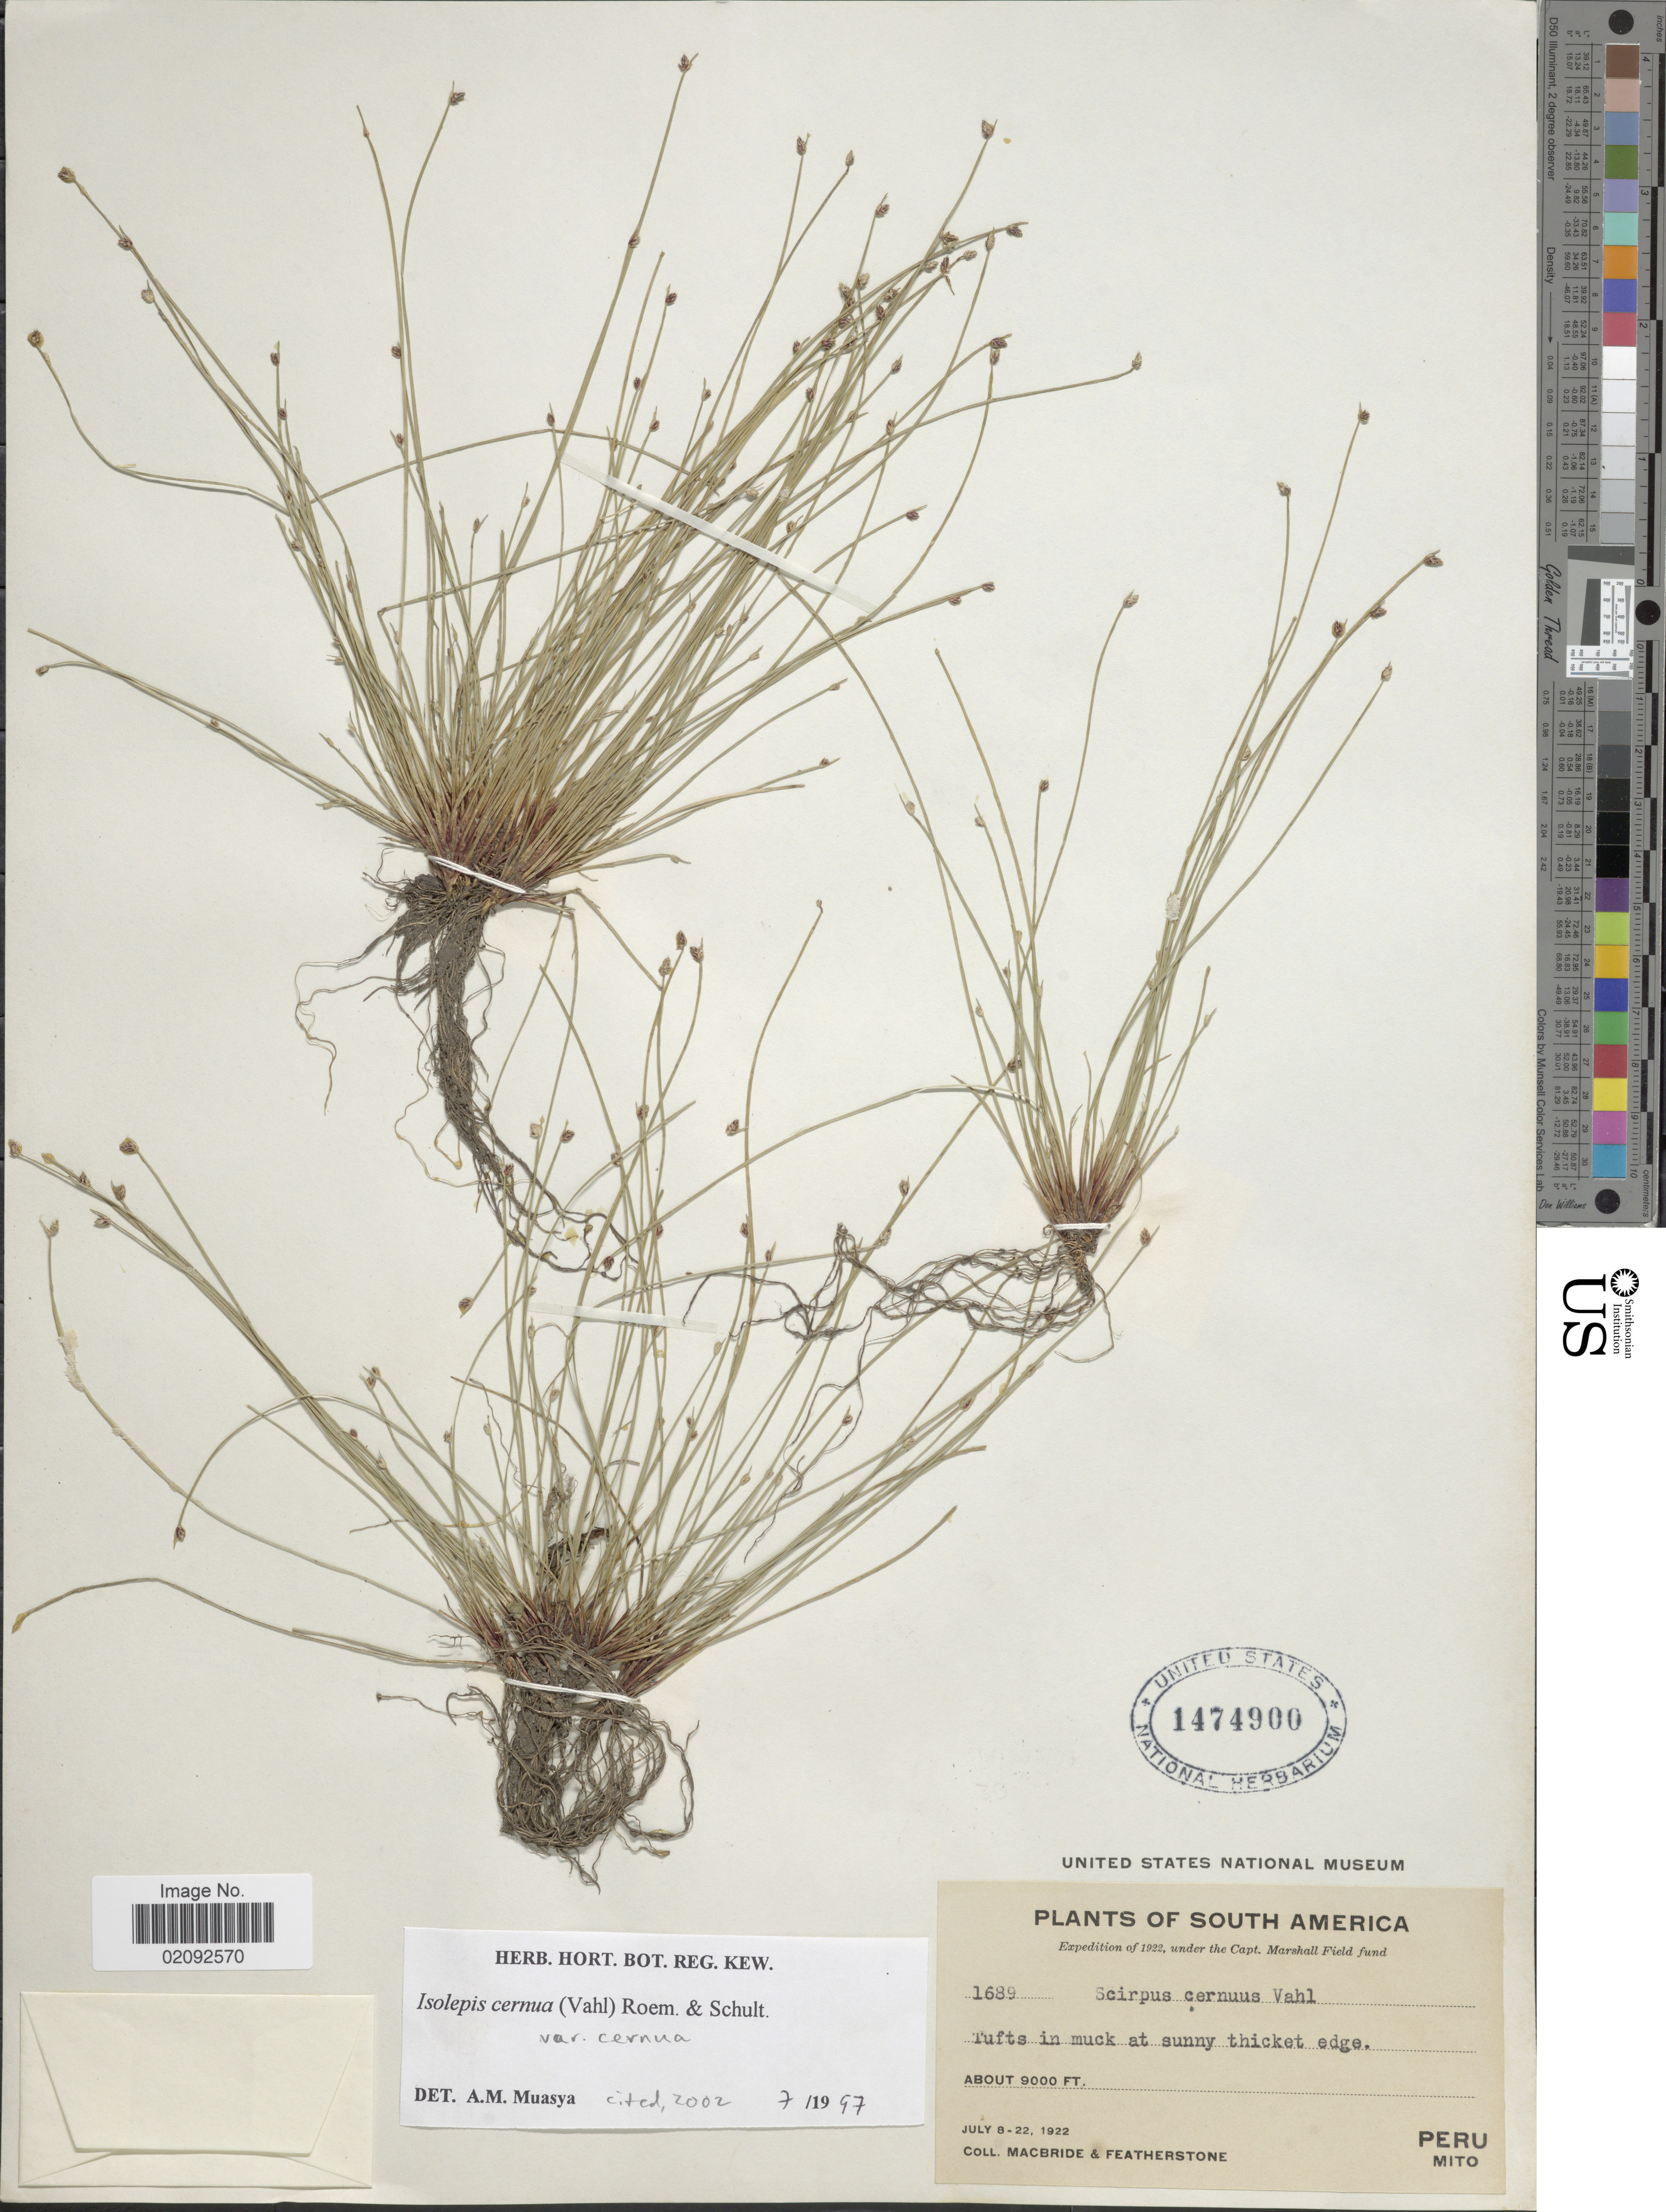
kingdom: Plantae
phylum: Tracheophyta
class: Liliopsida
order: Poales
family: Cyperaceae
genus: Isolepis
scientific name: Isolepis cernua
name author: (Vahl) Roem. & Schult.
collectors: Macbride, -- & -. Featherstone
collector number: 1689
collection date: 1922-07-08/1922-07-22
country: Peru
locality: Mito, tufts in muck at sunny thicket edge.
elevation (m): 2743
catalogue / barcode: US 1474900